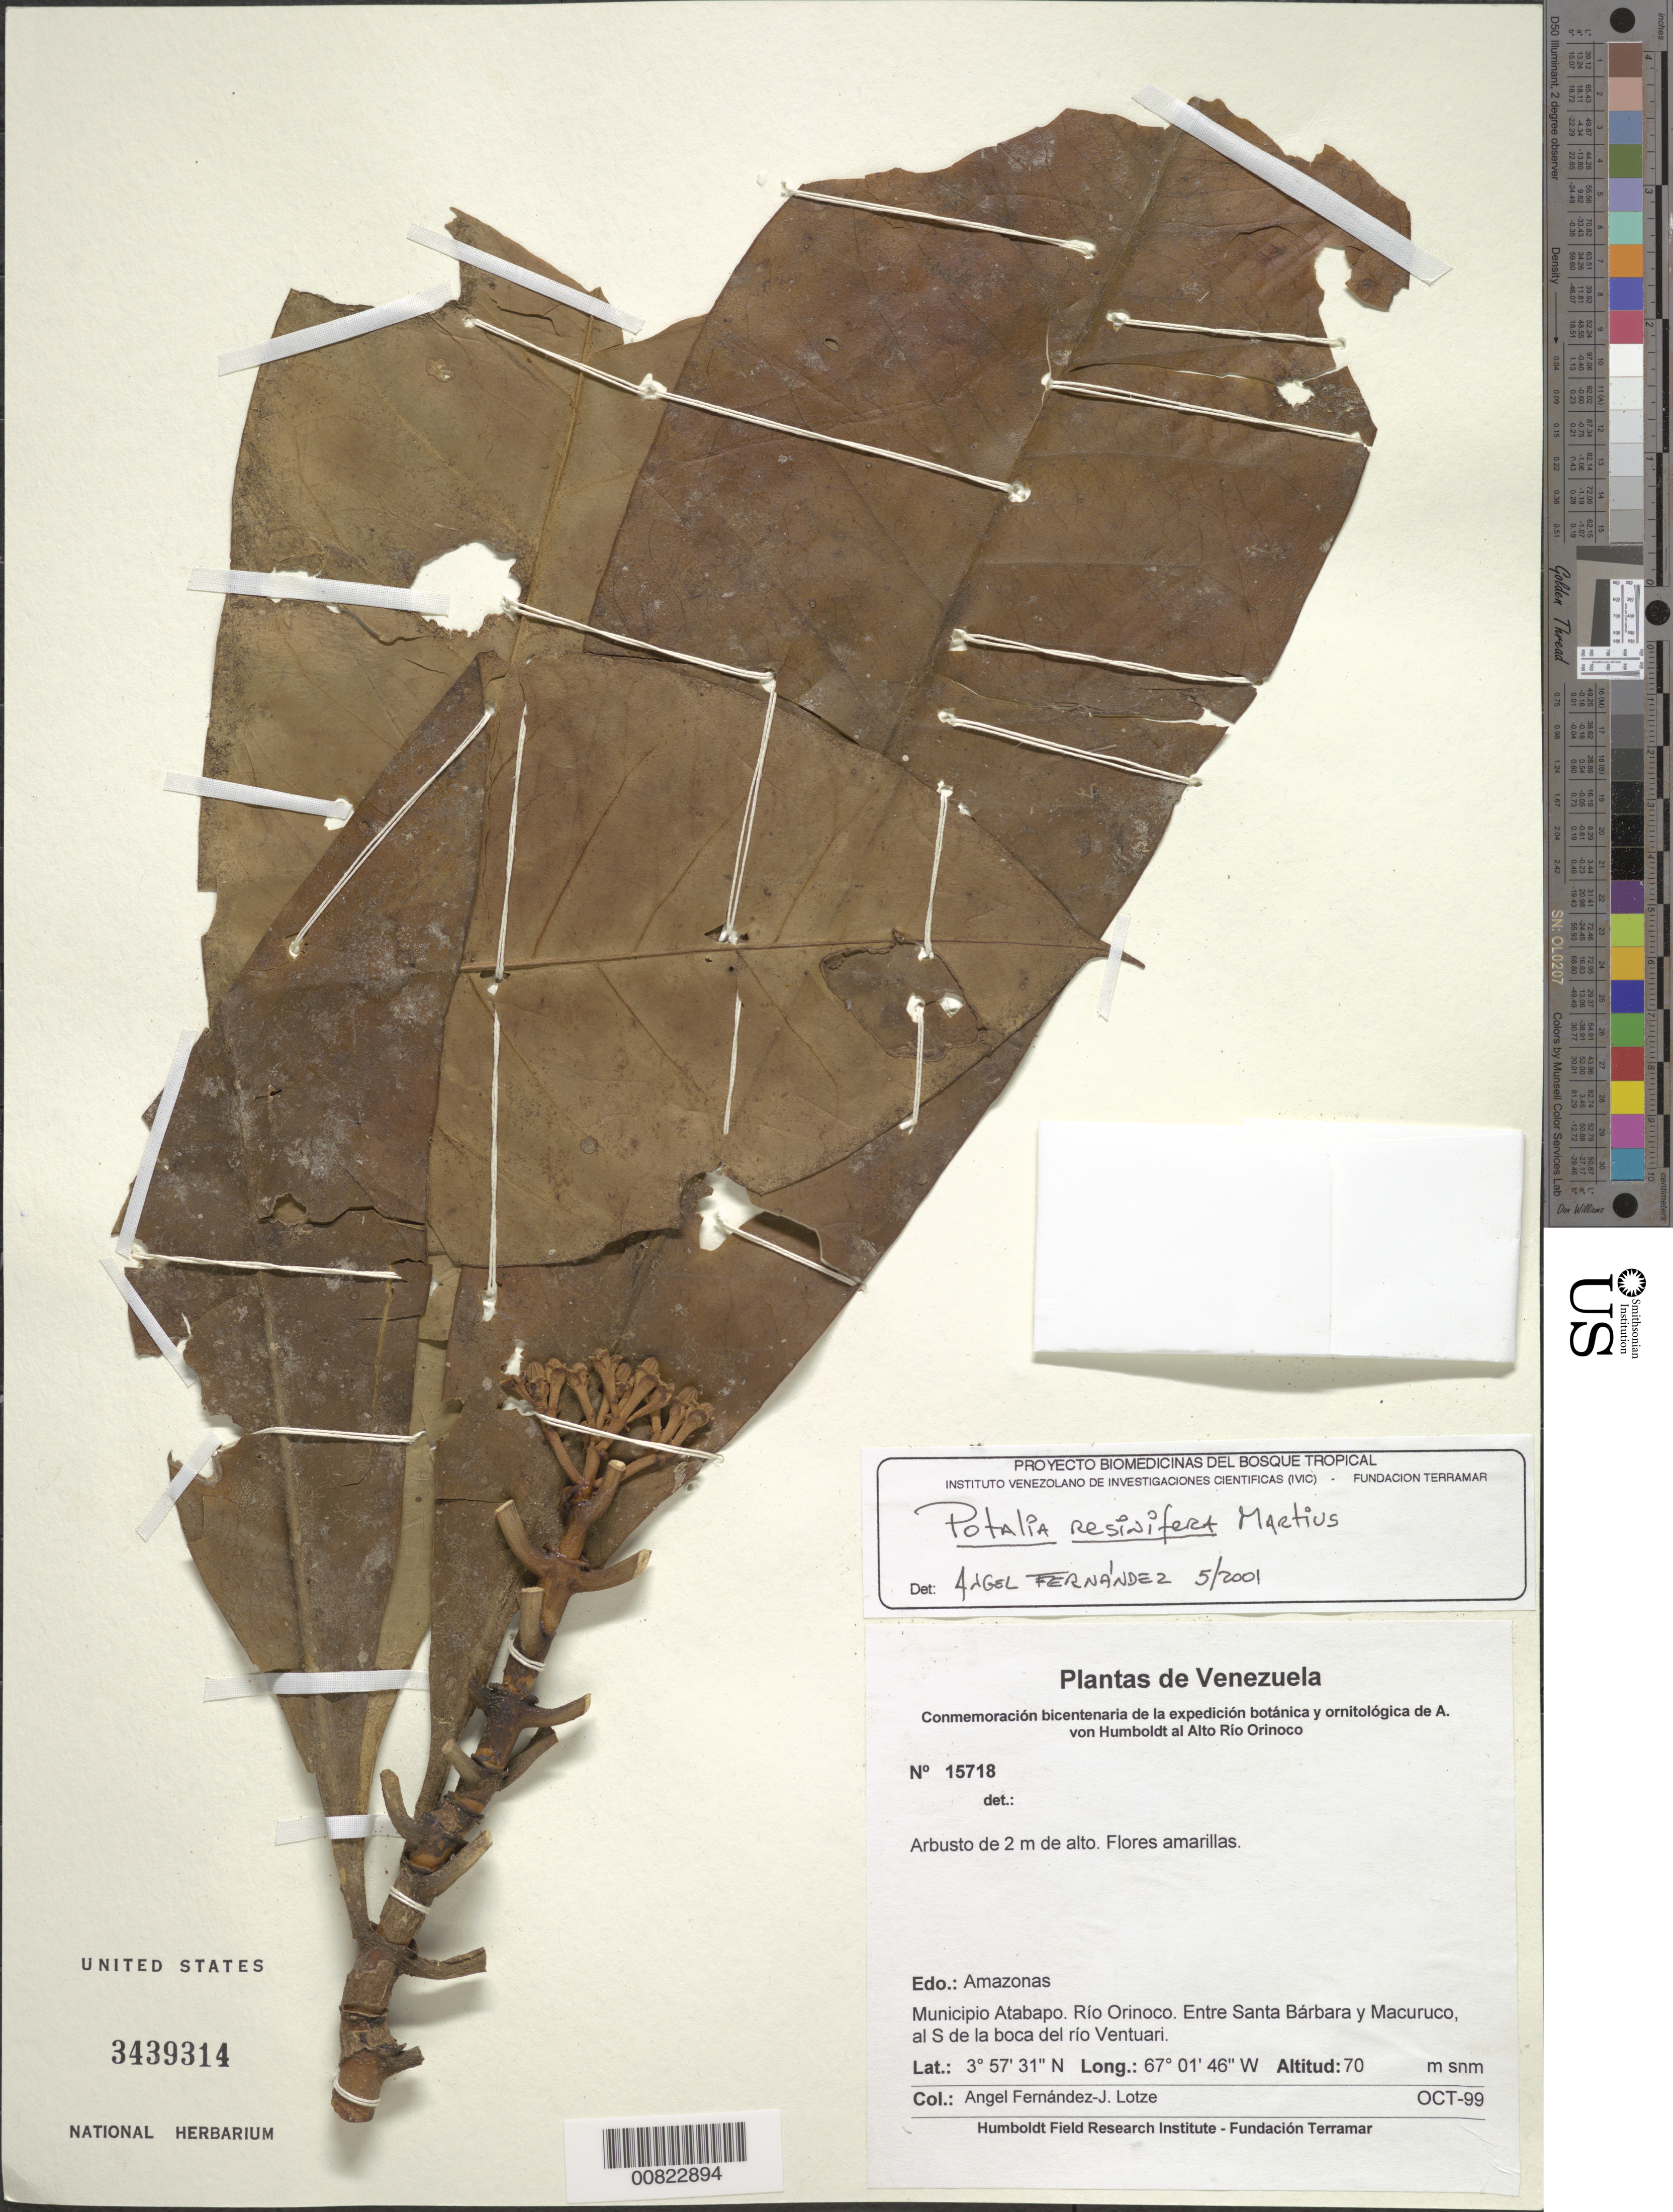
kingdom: Plantae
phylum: Tracheophyta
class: Magnoliopsida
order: Gentianales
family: Gentianaceae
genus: Potalia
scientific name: Potalia resinifera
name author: Mart.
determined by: Fernández, A.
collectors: A. Fernández & J. Lotze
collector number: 15718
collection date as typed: Oct-99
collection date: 1999-10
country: Venezuela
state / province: Amazonas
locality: Mun. Atabapo, Río Orinoco, entre Santa Bárbara y Macuruco, al S de la boca del Río Ventuari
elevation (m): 70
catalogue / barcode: US 3439314